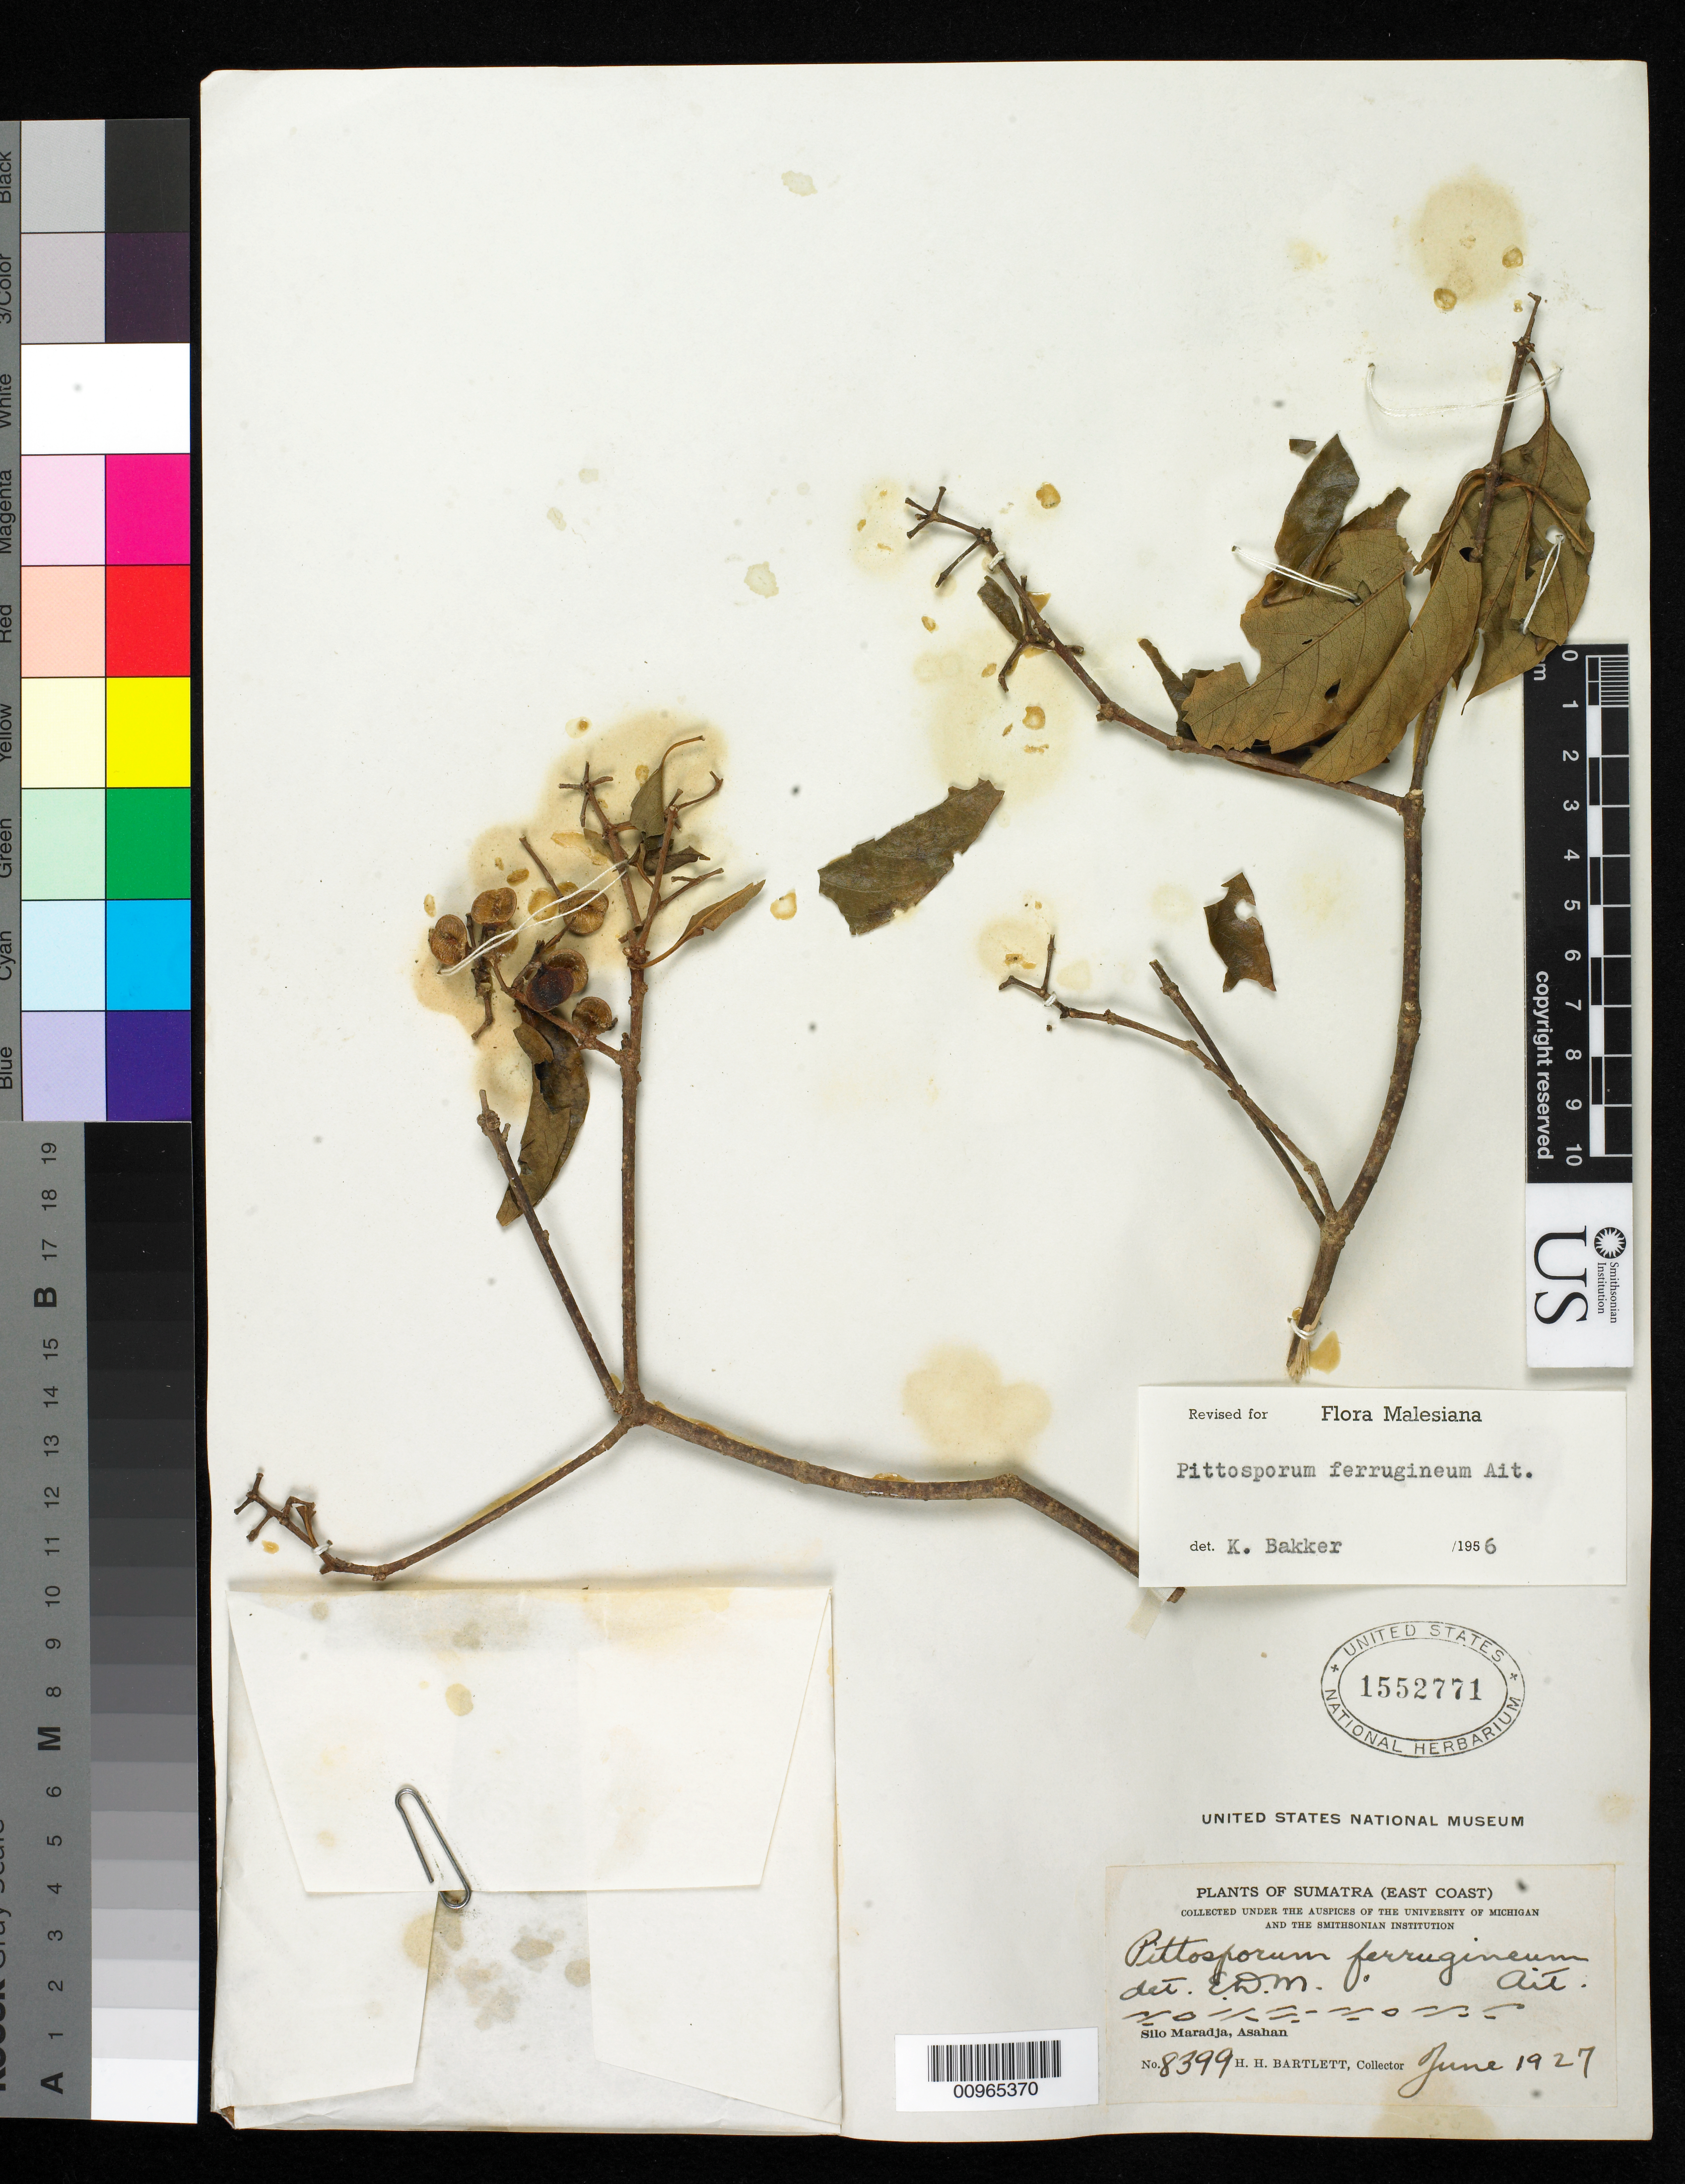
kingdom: Plantae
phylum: Tracheophyta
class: Magnoliopsida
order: Apiales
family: Pittosporaceae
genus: Pittosporum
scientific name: Pittosporum ferrugineum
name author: W.T. Aiton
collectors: H. H. Bartlett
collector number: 8399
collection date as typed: Jun 1927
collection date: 1927-06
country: Indonesia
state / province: Sumatra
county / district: Sumatera Utara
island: Sumatra I.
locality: (East Coast) Silo Maradja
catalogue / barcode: US 1552771